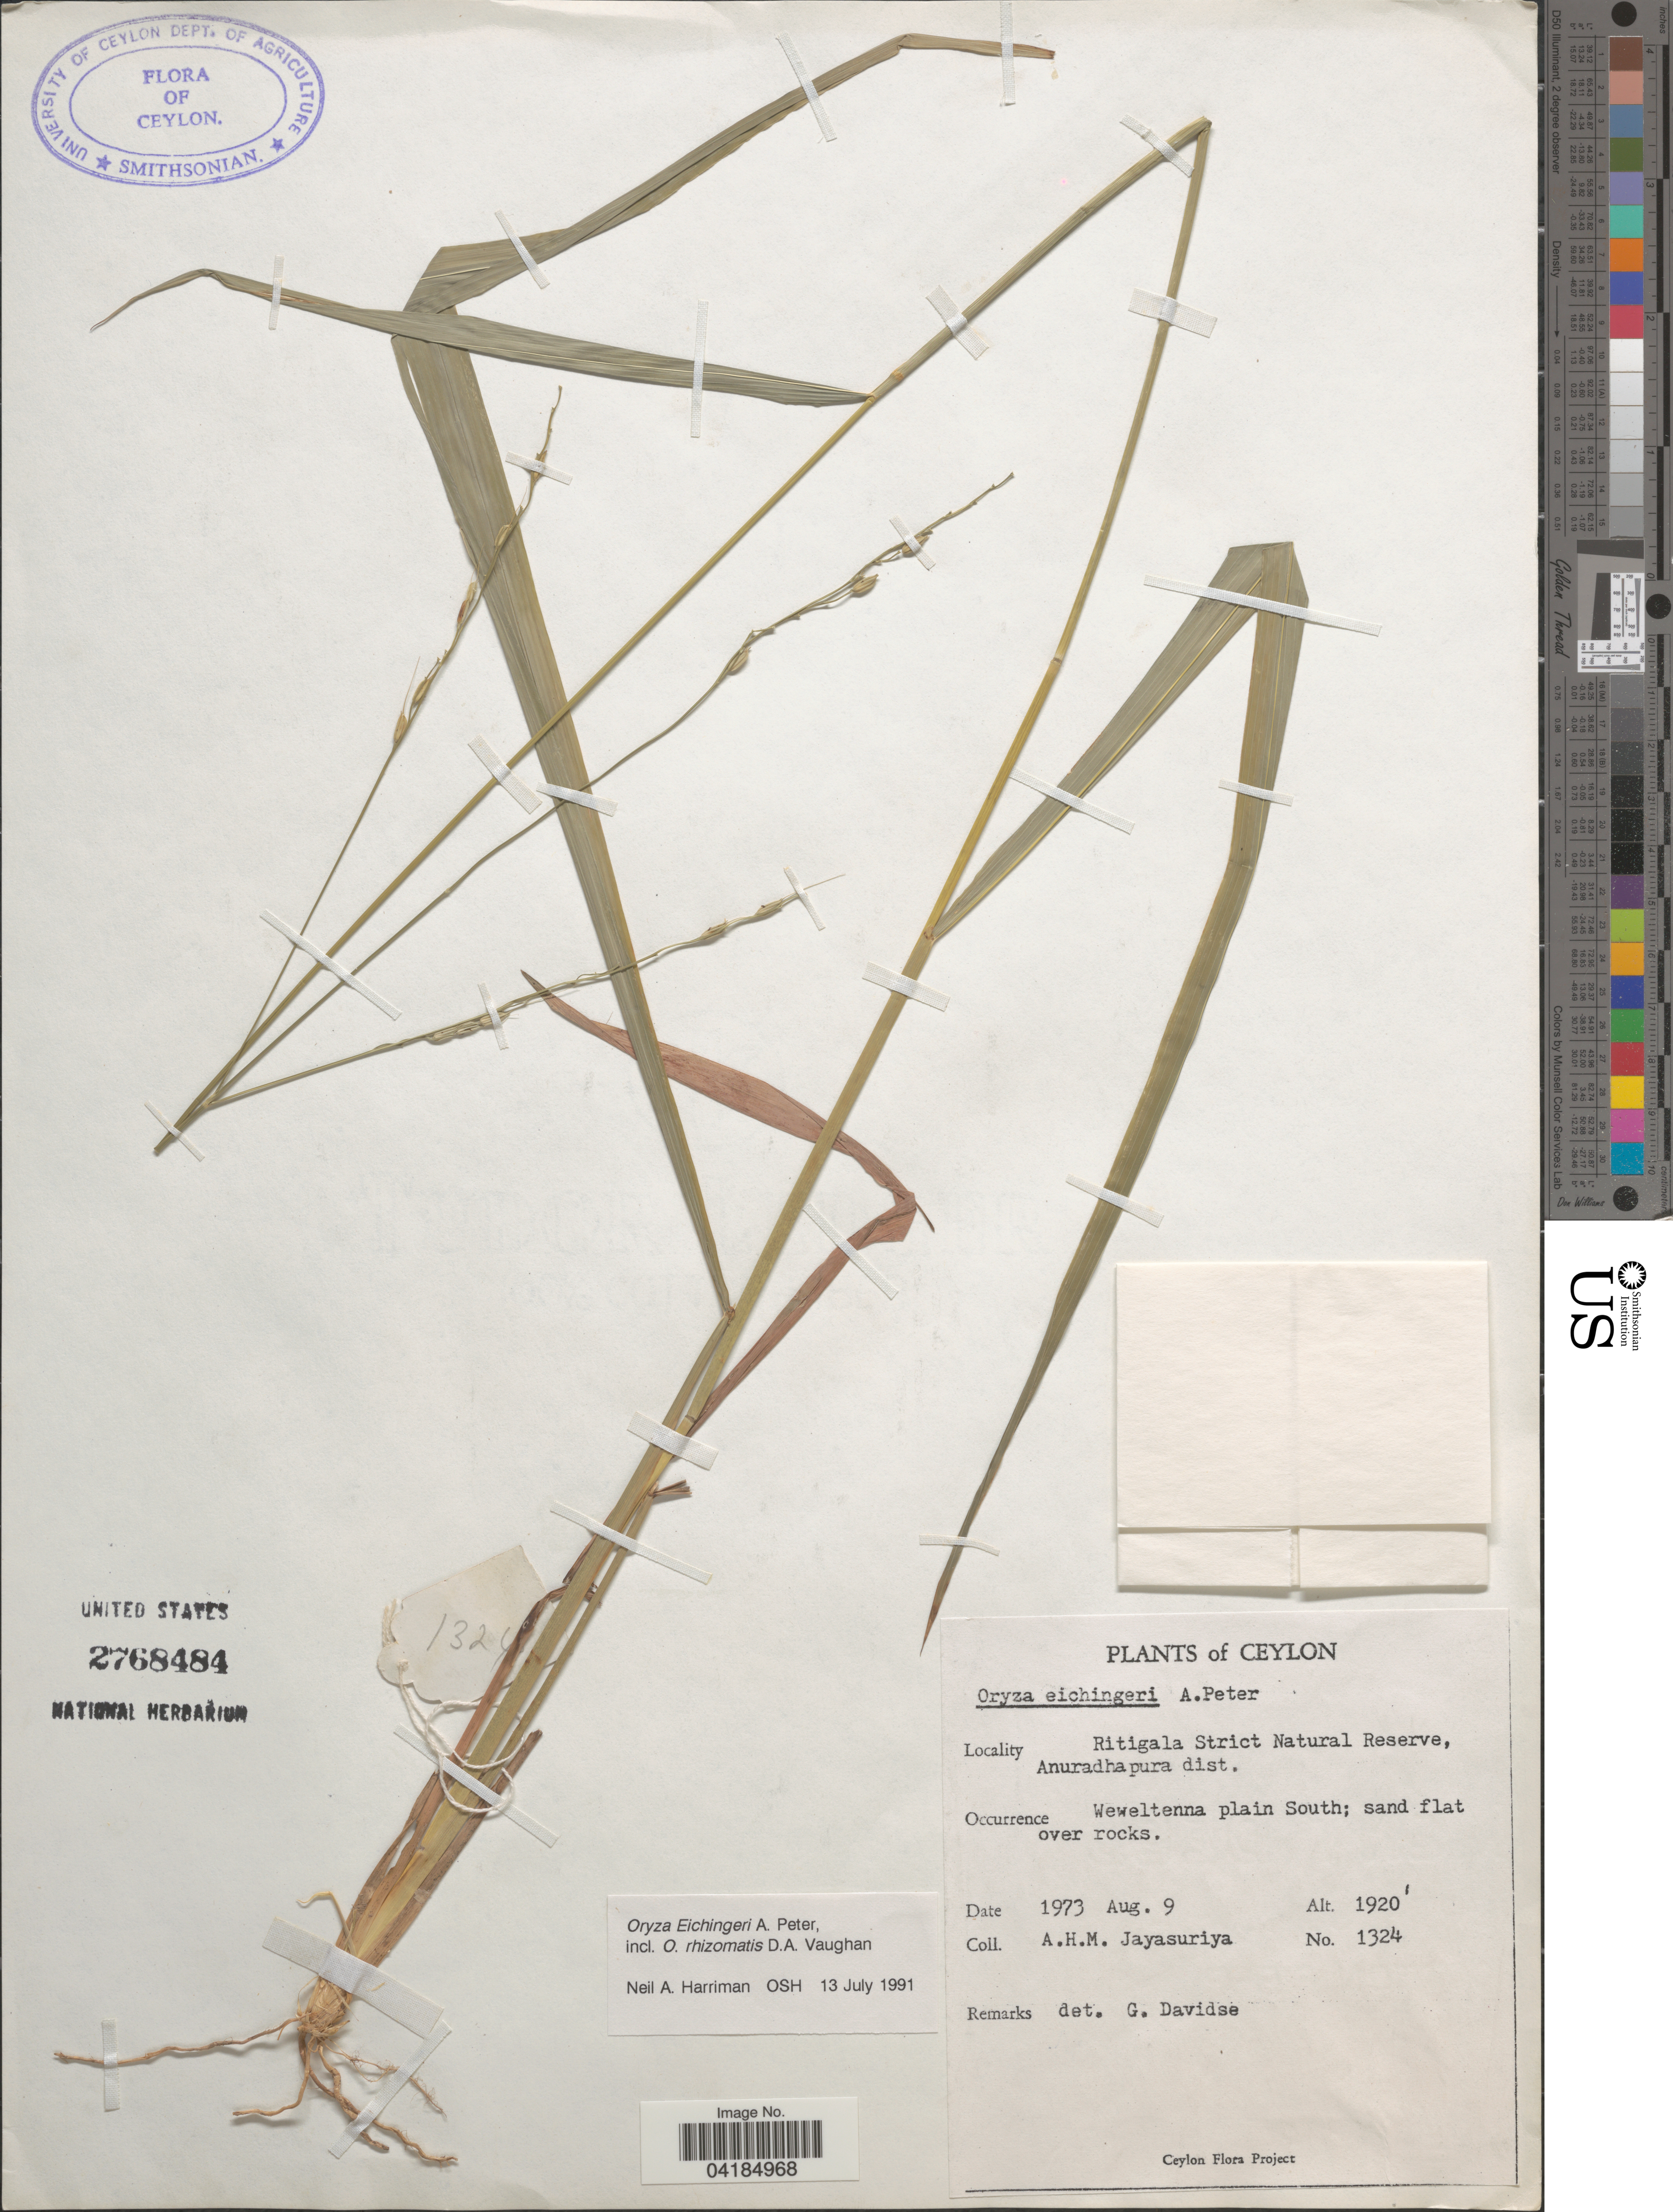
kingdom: Plantae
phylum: Tracheophyta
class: Liliopsida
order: Poales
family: Poaceae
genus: Oryza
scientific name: Oryza eichingeri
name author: Peter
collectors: A. H. Jayasuriya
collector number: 1324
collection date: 1973-08-09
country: Sri Lanka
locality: Ceylon. Ritigala Strict Natural Reserve, Anuradhapura dist. Weweltenna plain South.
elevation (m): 585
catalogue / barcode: US 2768484